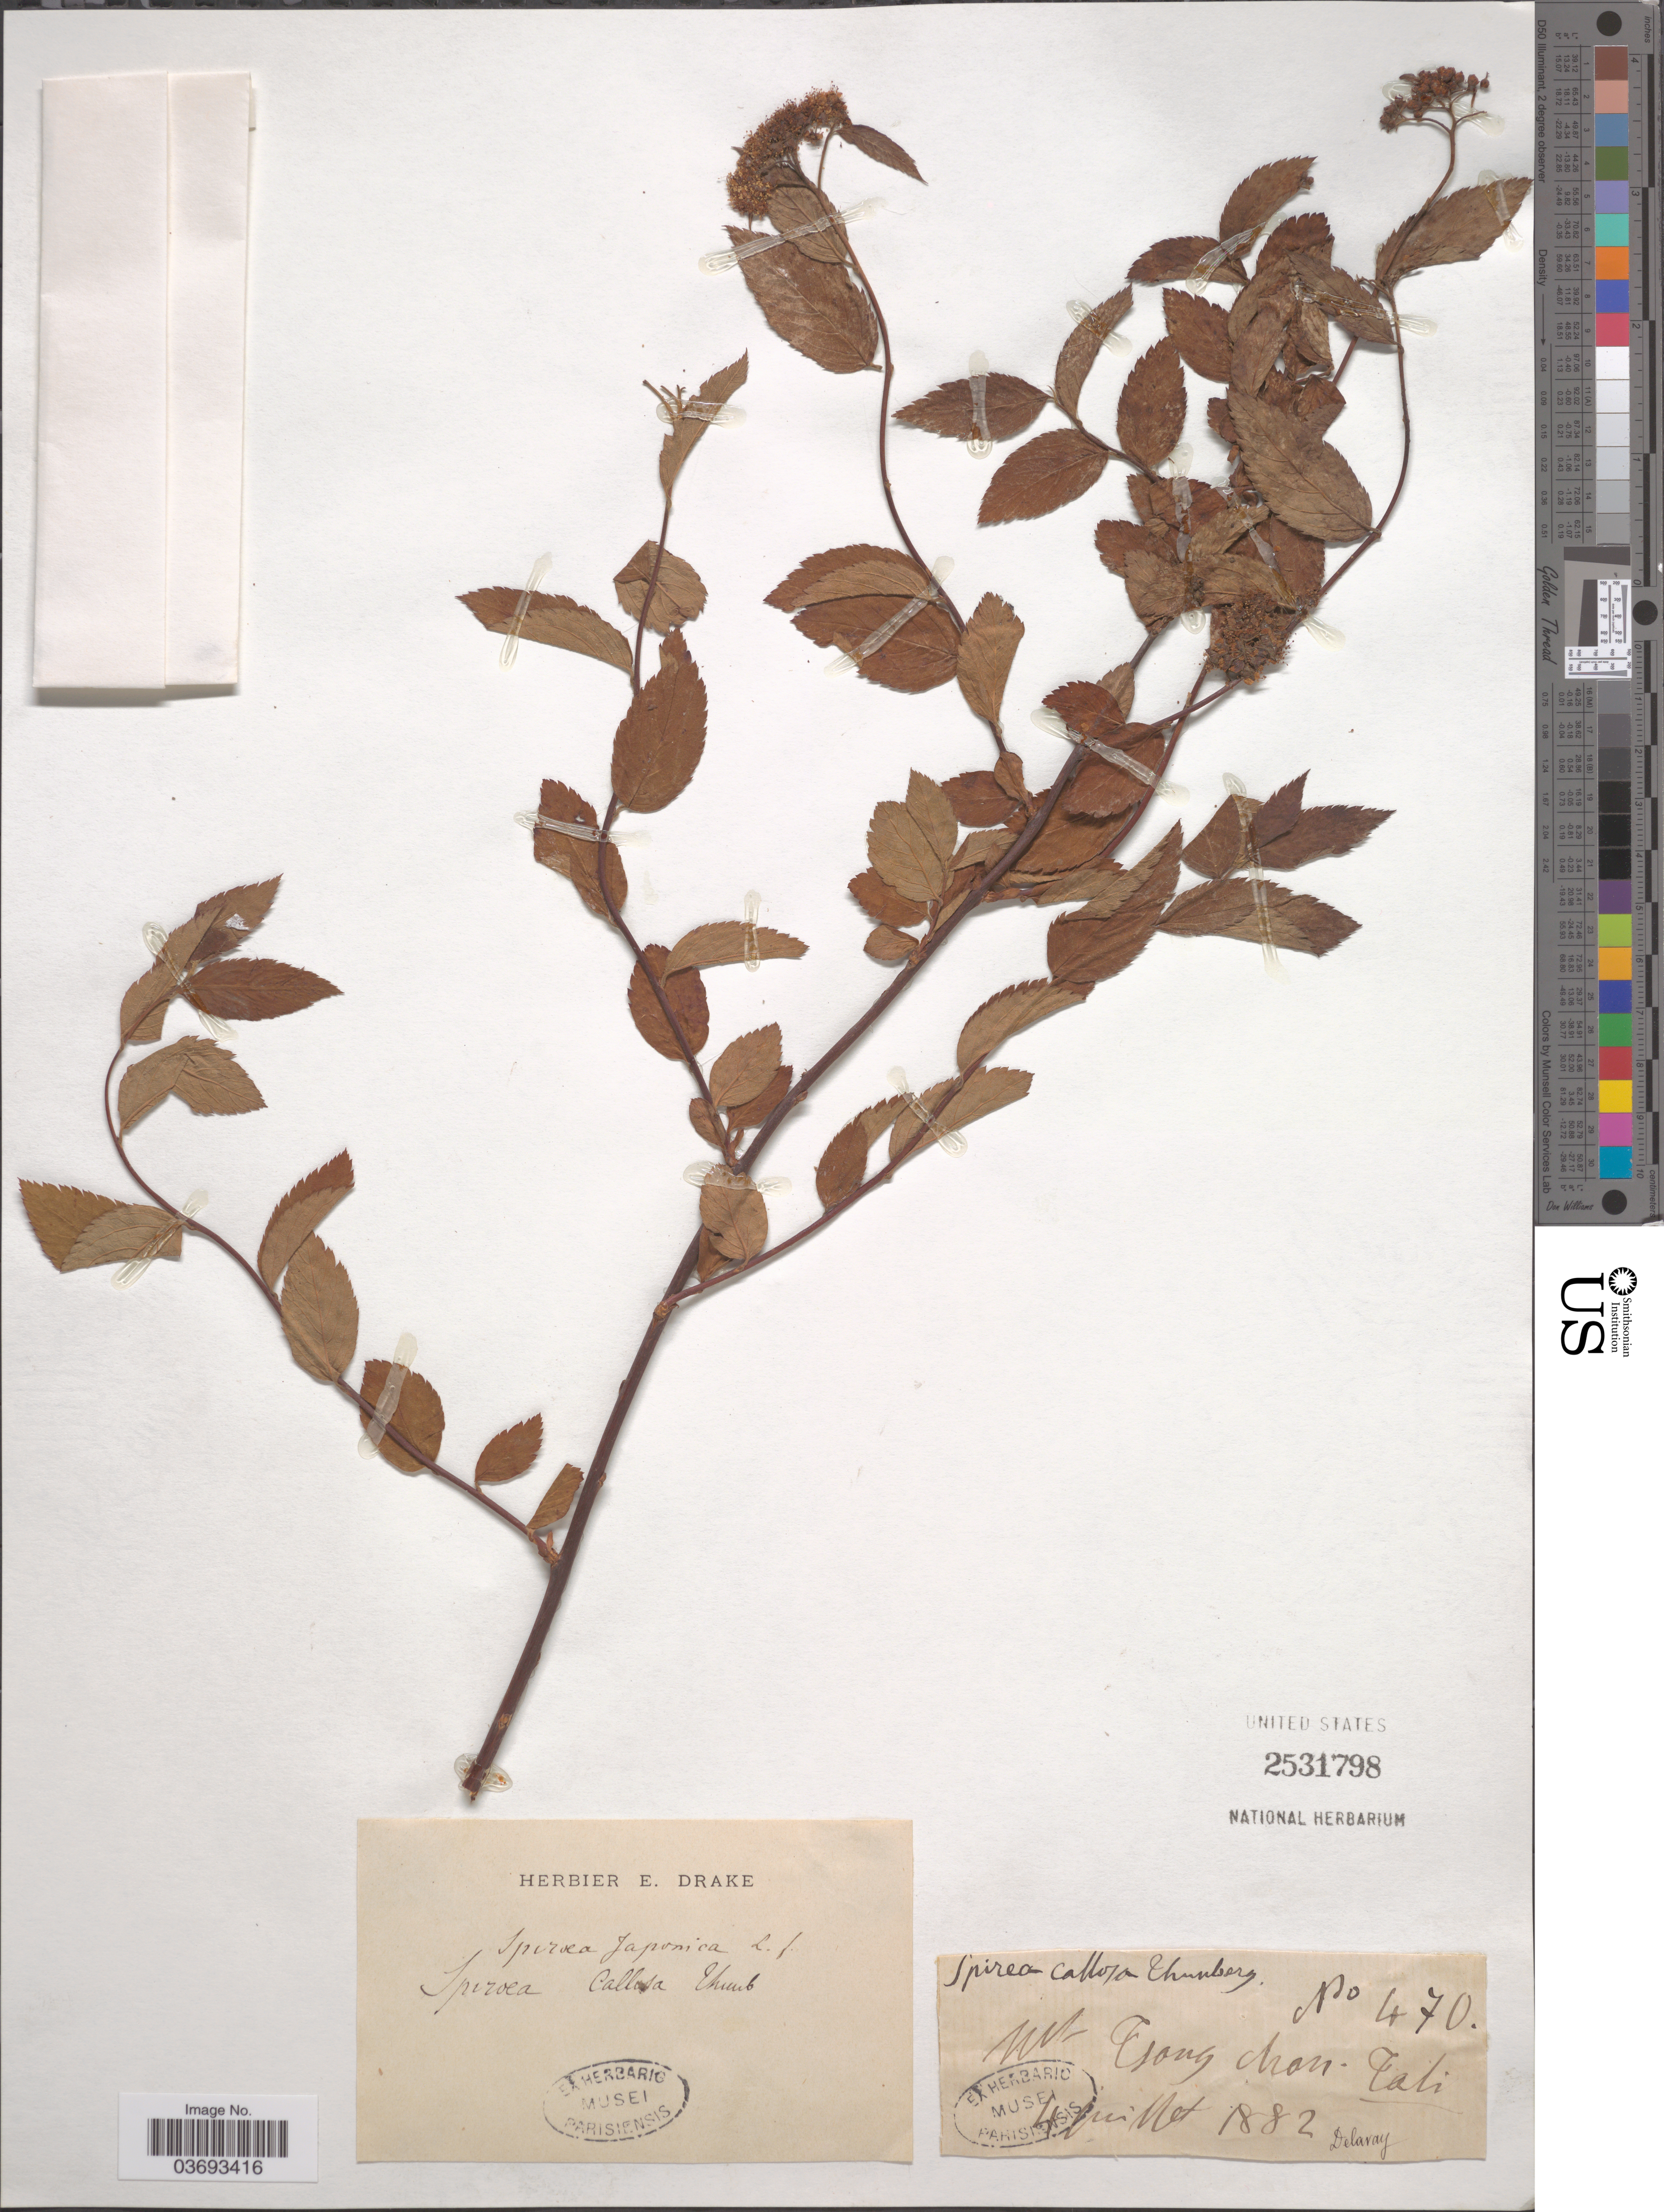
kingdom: Plantae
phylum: Tracheophyta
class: Magnoliopsida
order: Rosales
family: Rosaceae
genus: Spiraea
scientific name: Spiraea japonica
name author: L. f.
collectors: Delavay, --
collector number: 470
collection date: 1882-07-04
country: China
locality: Mnt [interpreted] Tsong Chon [interpreted] Tali.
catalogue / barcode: US 2531798